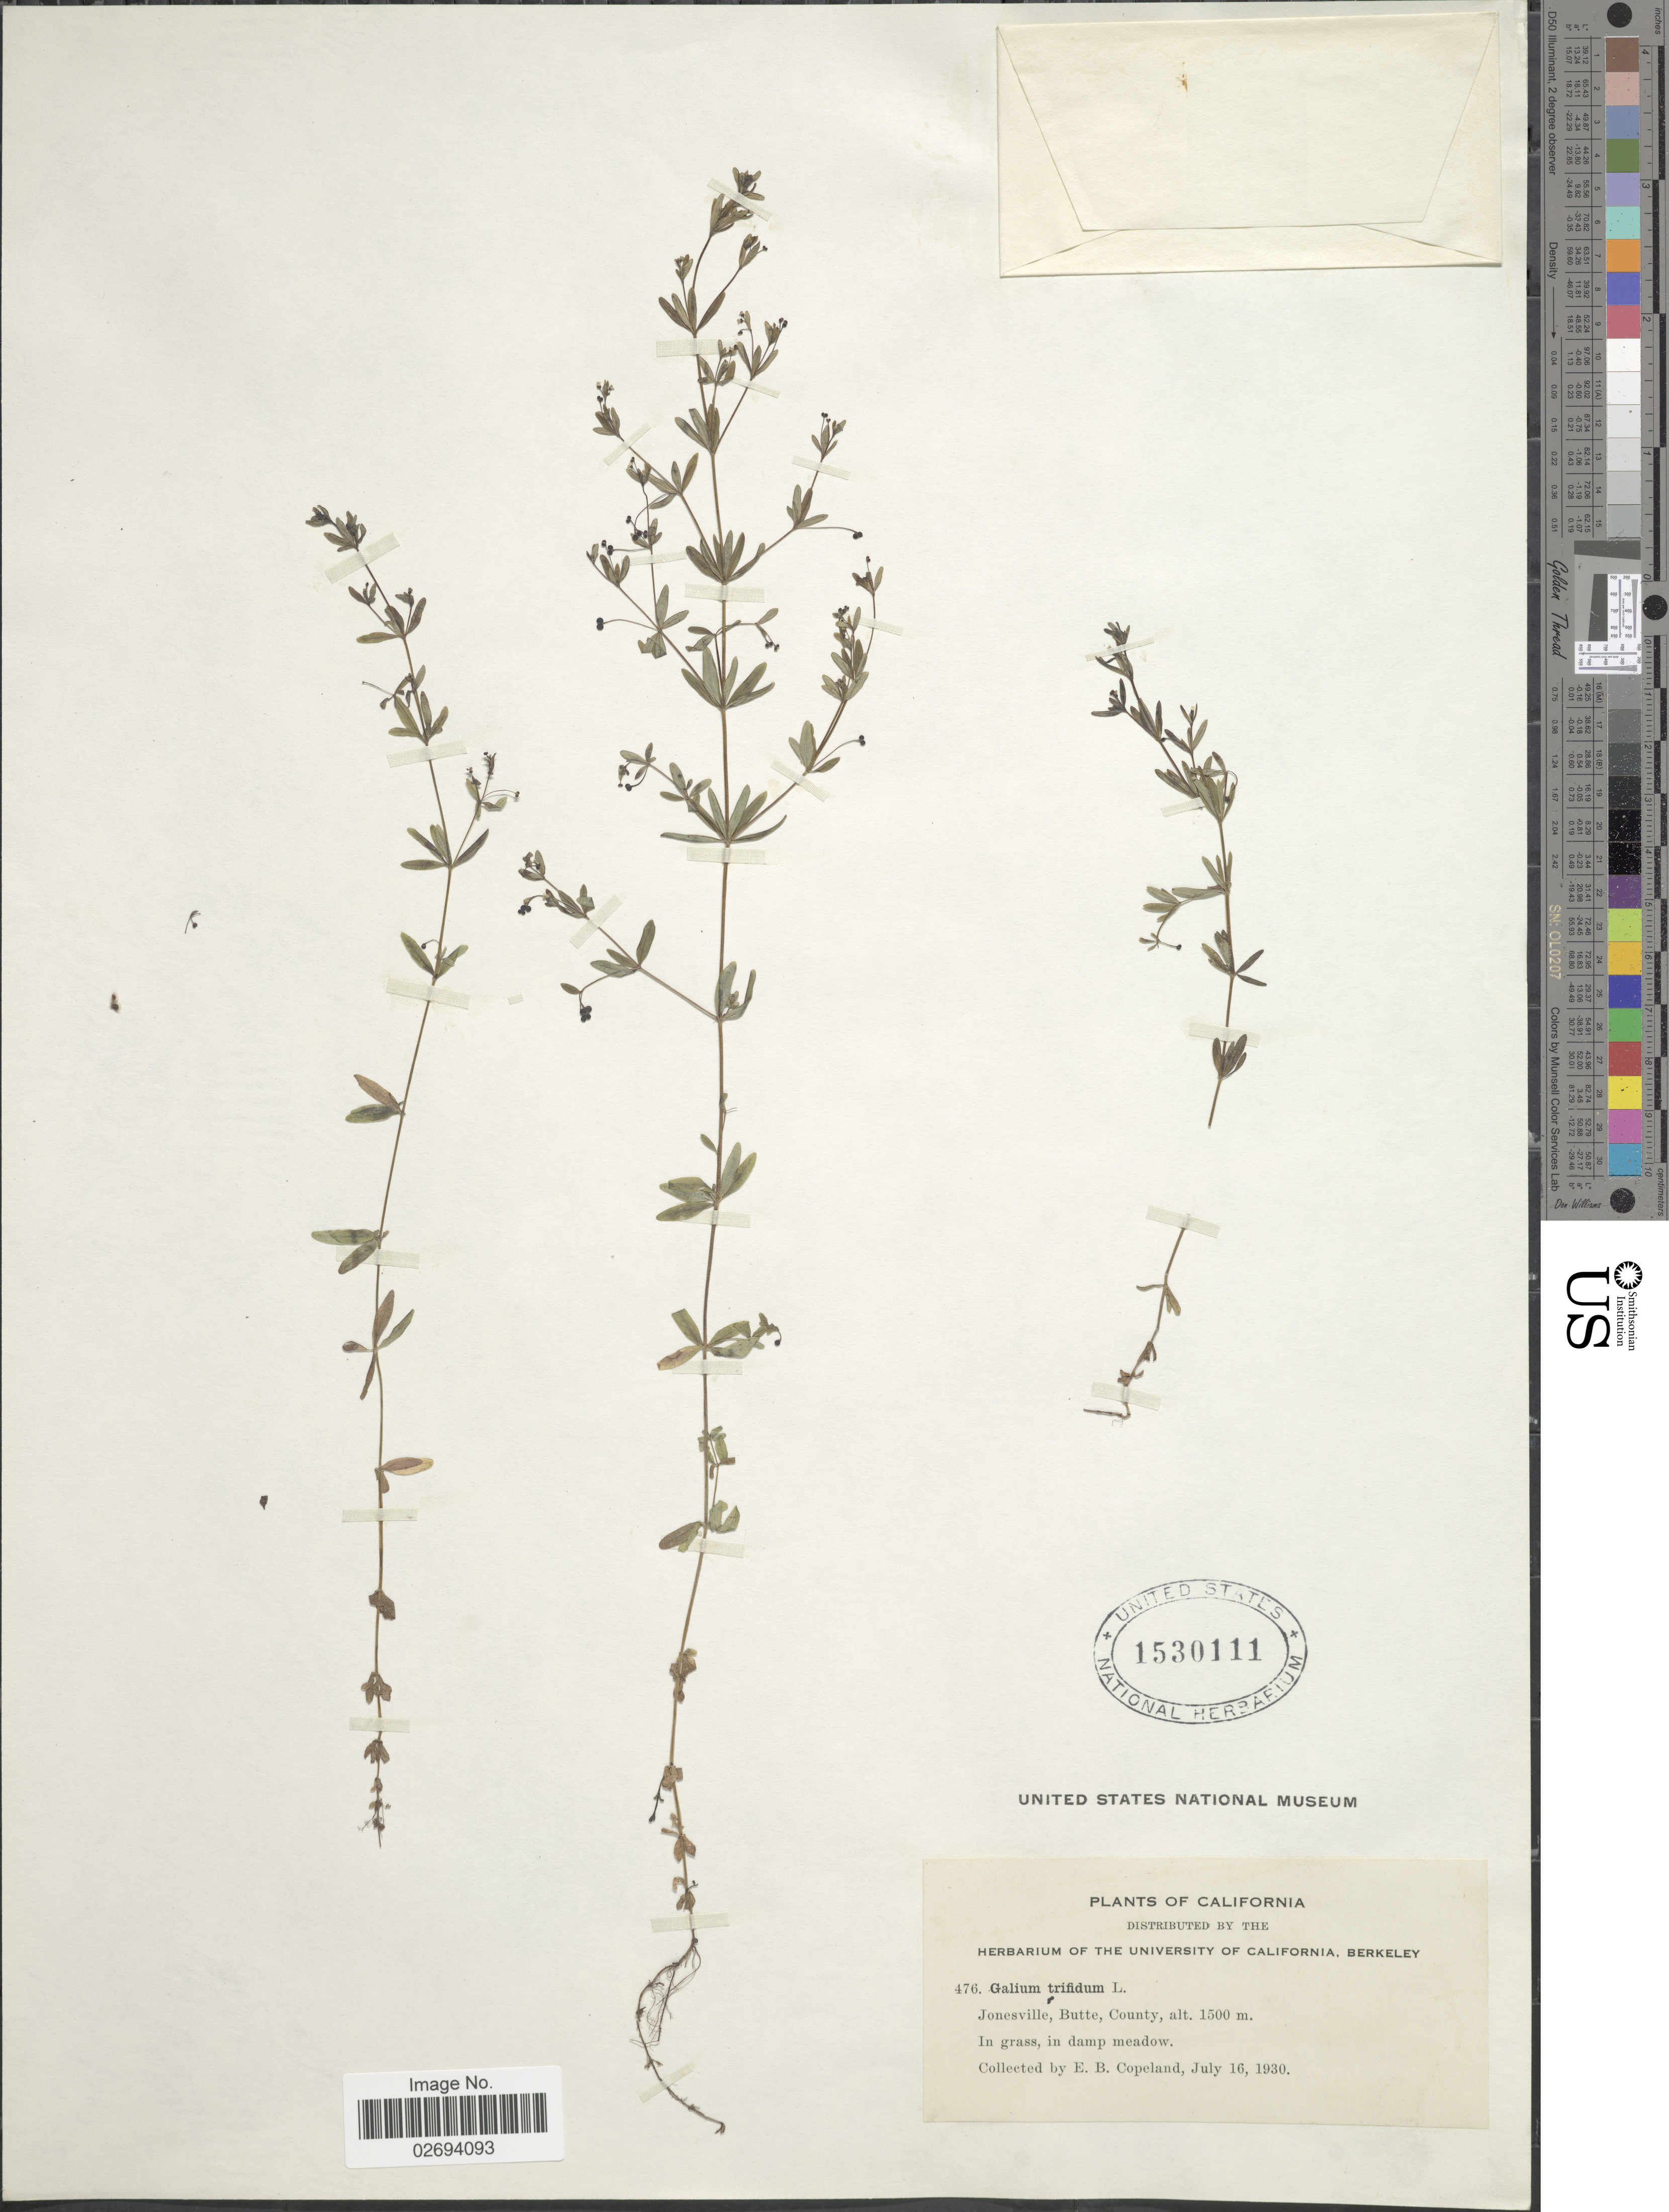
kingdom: Plantae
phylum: Tracheophyta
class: Magnoliopsida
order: Gentianales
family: Rubiaceae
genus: Galium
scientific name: Galium trifidum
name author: L.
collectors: E. B. Copeland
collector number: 476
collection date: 1930-07-16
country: United States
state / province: California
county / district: Butte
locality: Jonesville, Butte, County, in grass, in damp meadow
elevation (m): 1500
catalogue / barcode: US 1530111